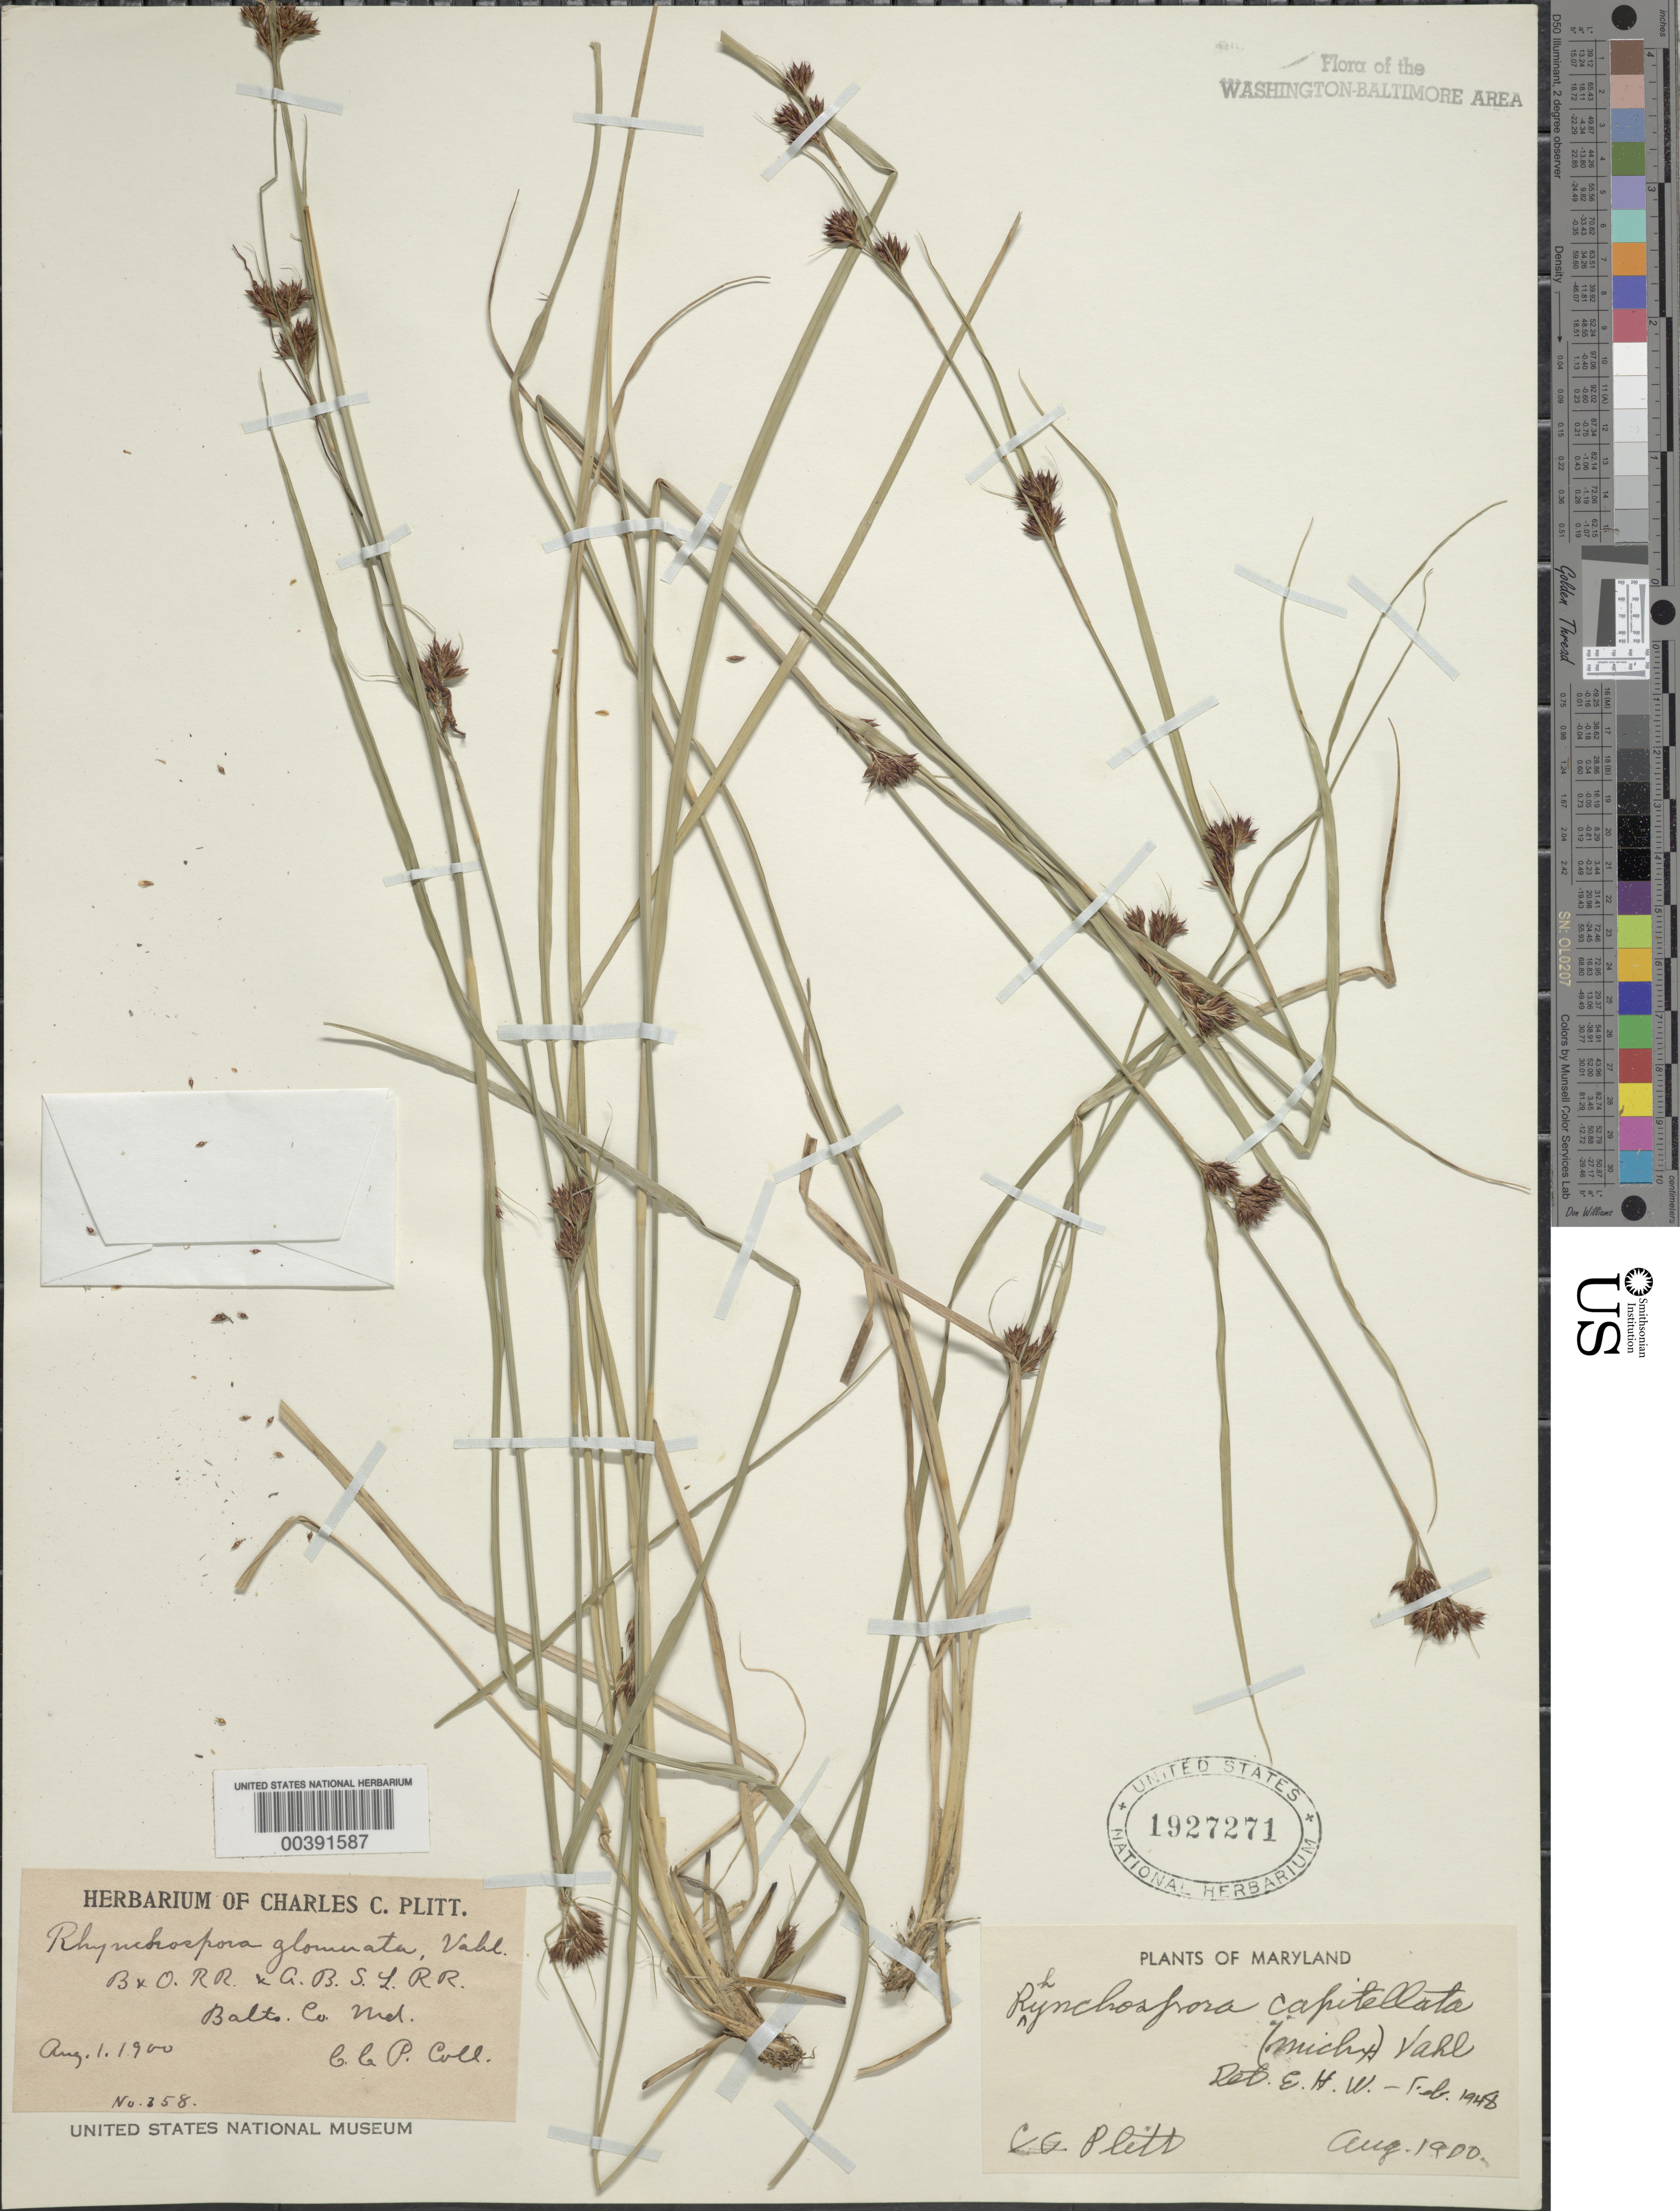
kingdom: Plantae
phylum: Tracheophyta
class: Liliopsida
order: Poales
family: Cyperaceae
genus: Rhynchospora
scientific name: Rhynchospora capitellata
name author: (Michx.) Vahl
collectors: C. Plitt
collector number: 358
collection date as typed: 01 Aug 1900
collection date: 1900-08-01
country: United States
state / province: Maryland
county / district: Baltimore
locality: B. and O. Railroad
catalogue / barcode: US 1927271